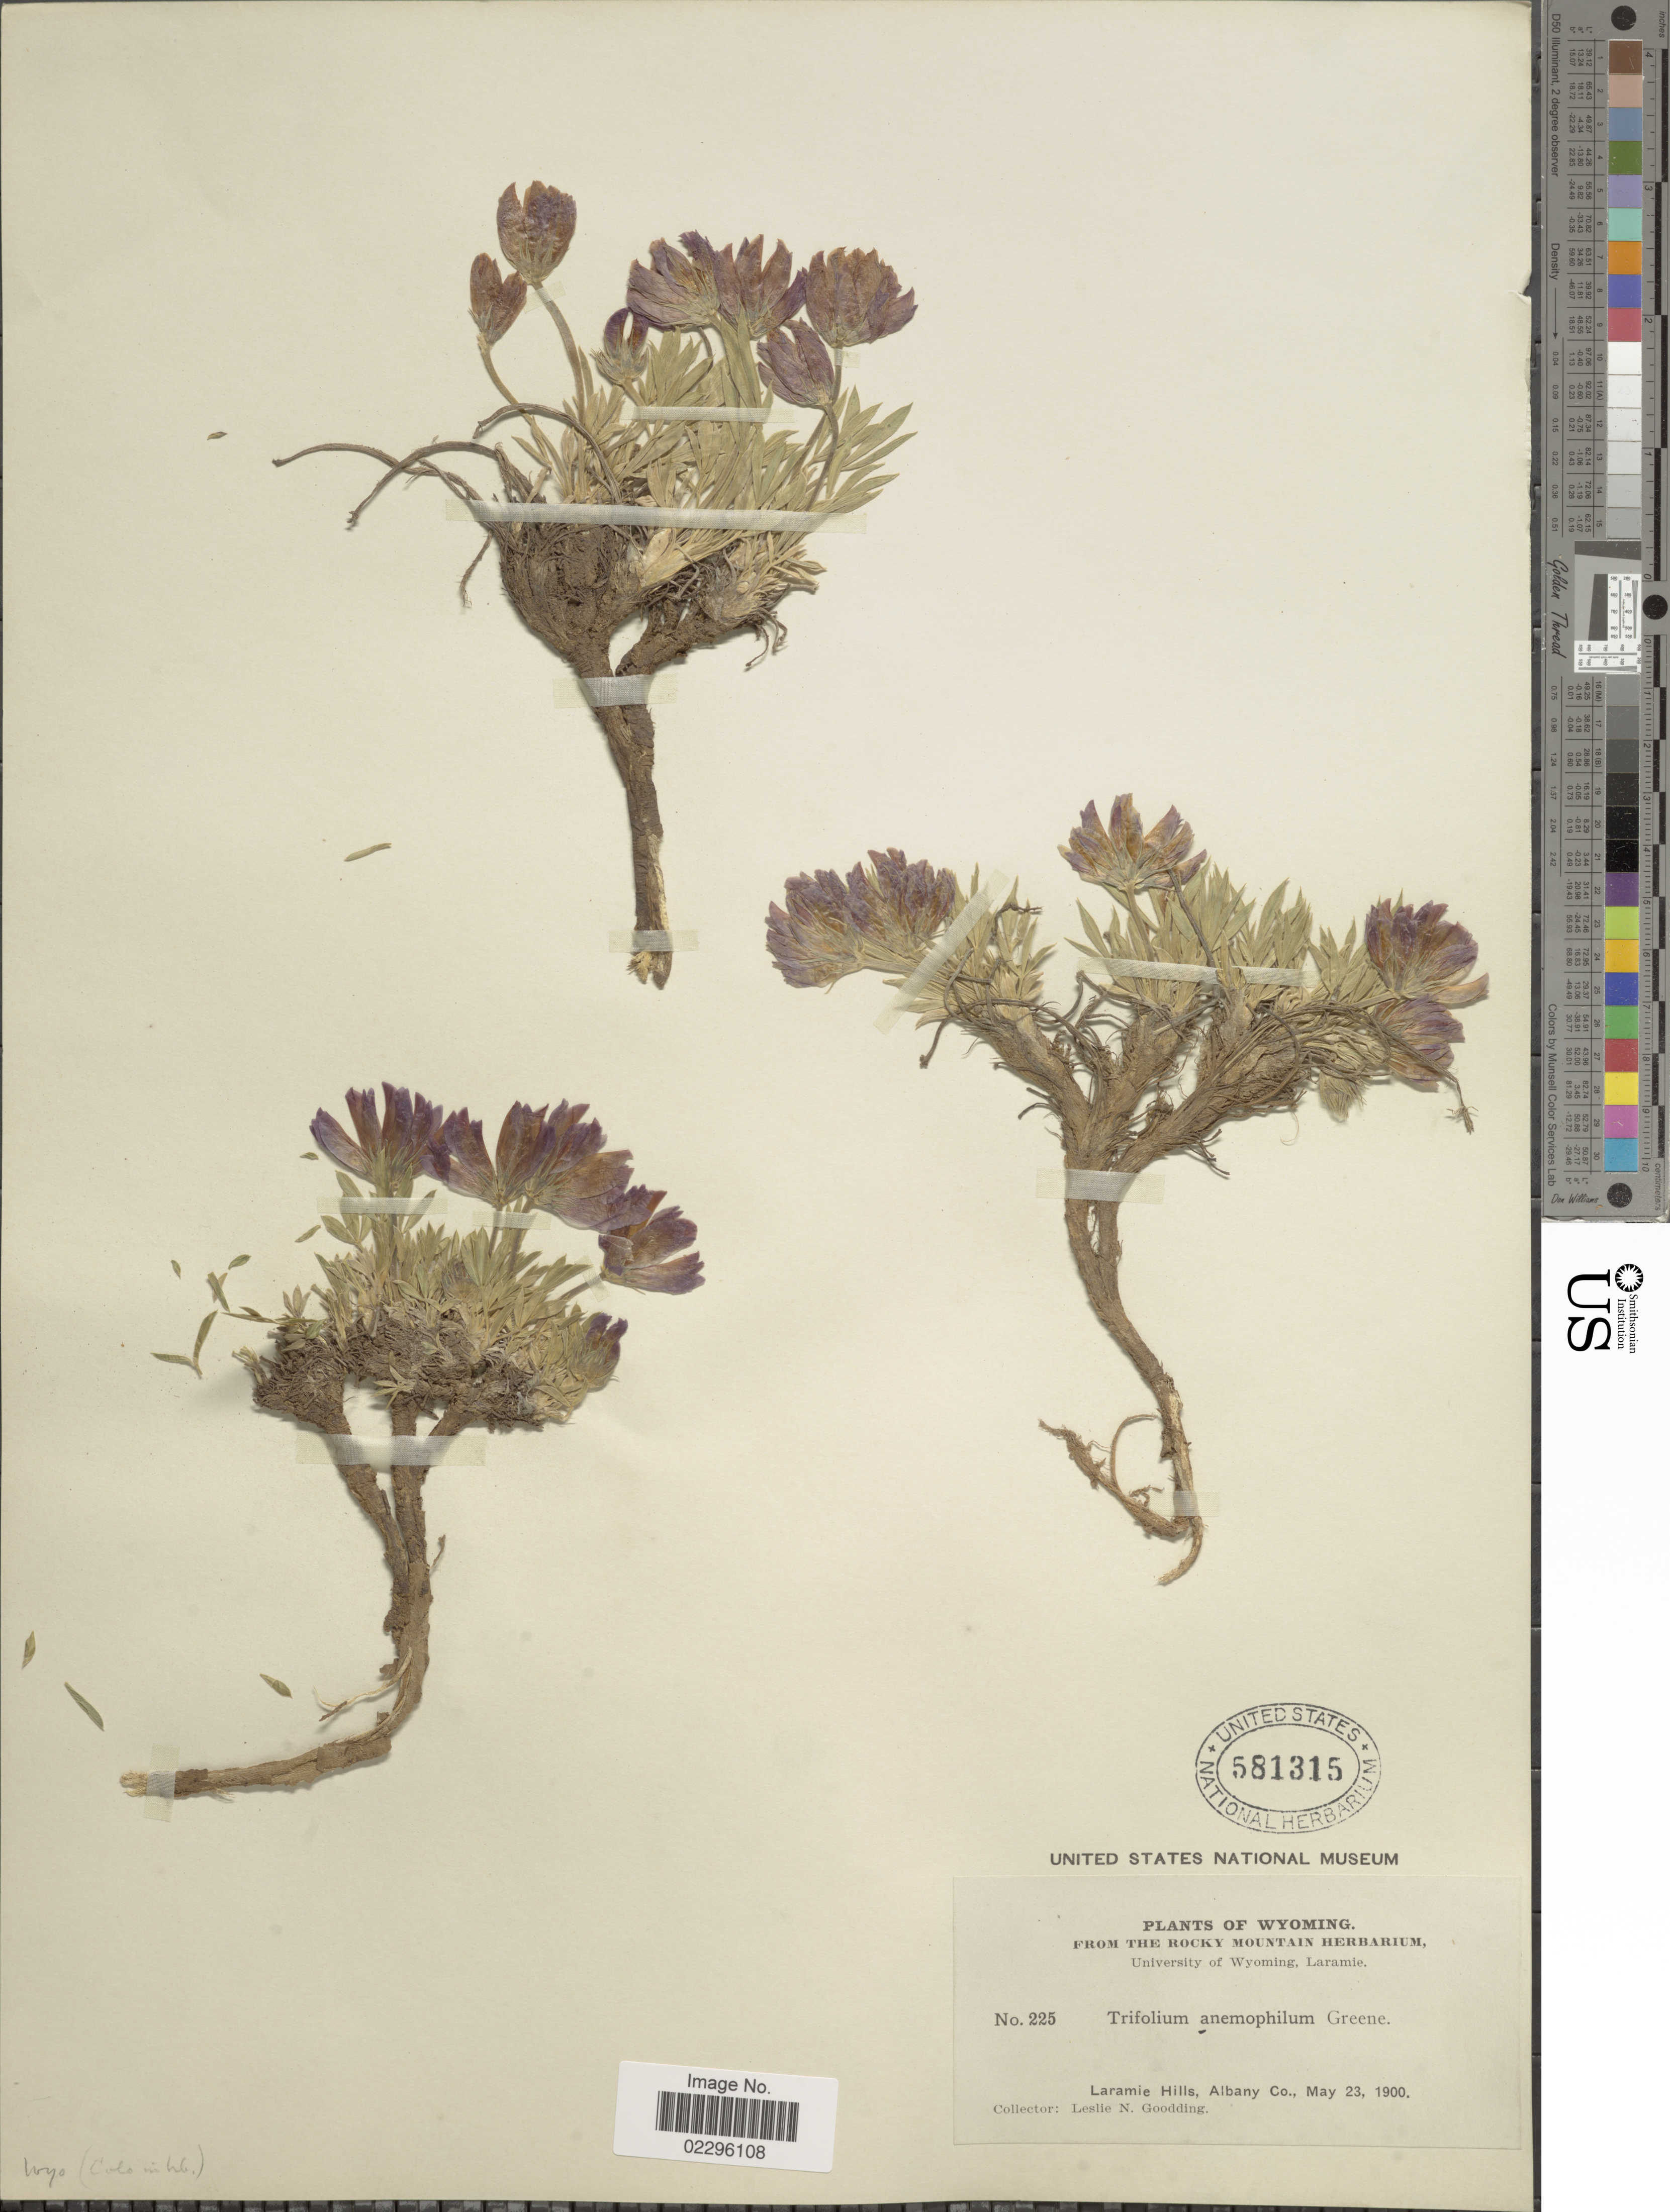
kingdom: Plantae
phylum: Tracheophyta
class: Magnoliopsida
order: Fabales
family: Fabaceae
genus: Trifolium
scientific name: Trifolium dasyphyllum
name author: Torr. & A. Gray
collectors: L. N. Goodding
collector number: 225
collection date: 1900-05-23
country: United States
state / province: Wyoming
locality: Laramie Hills, Albany Co.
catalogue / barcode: US 581315